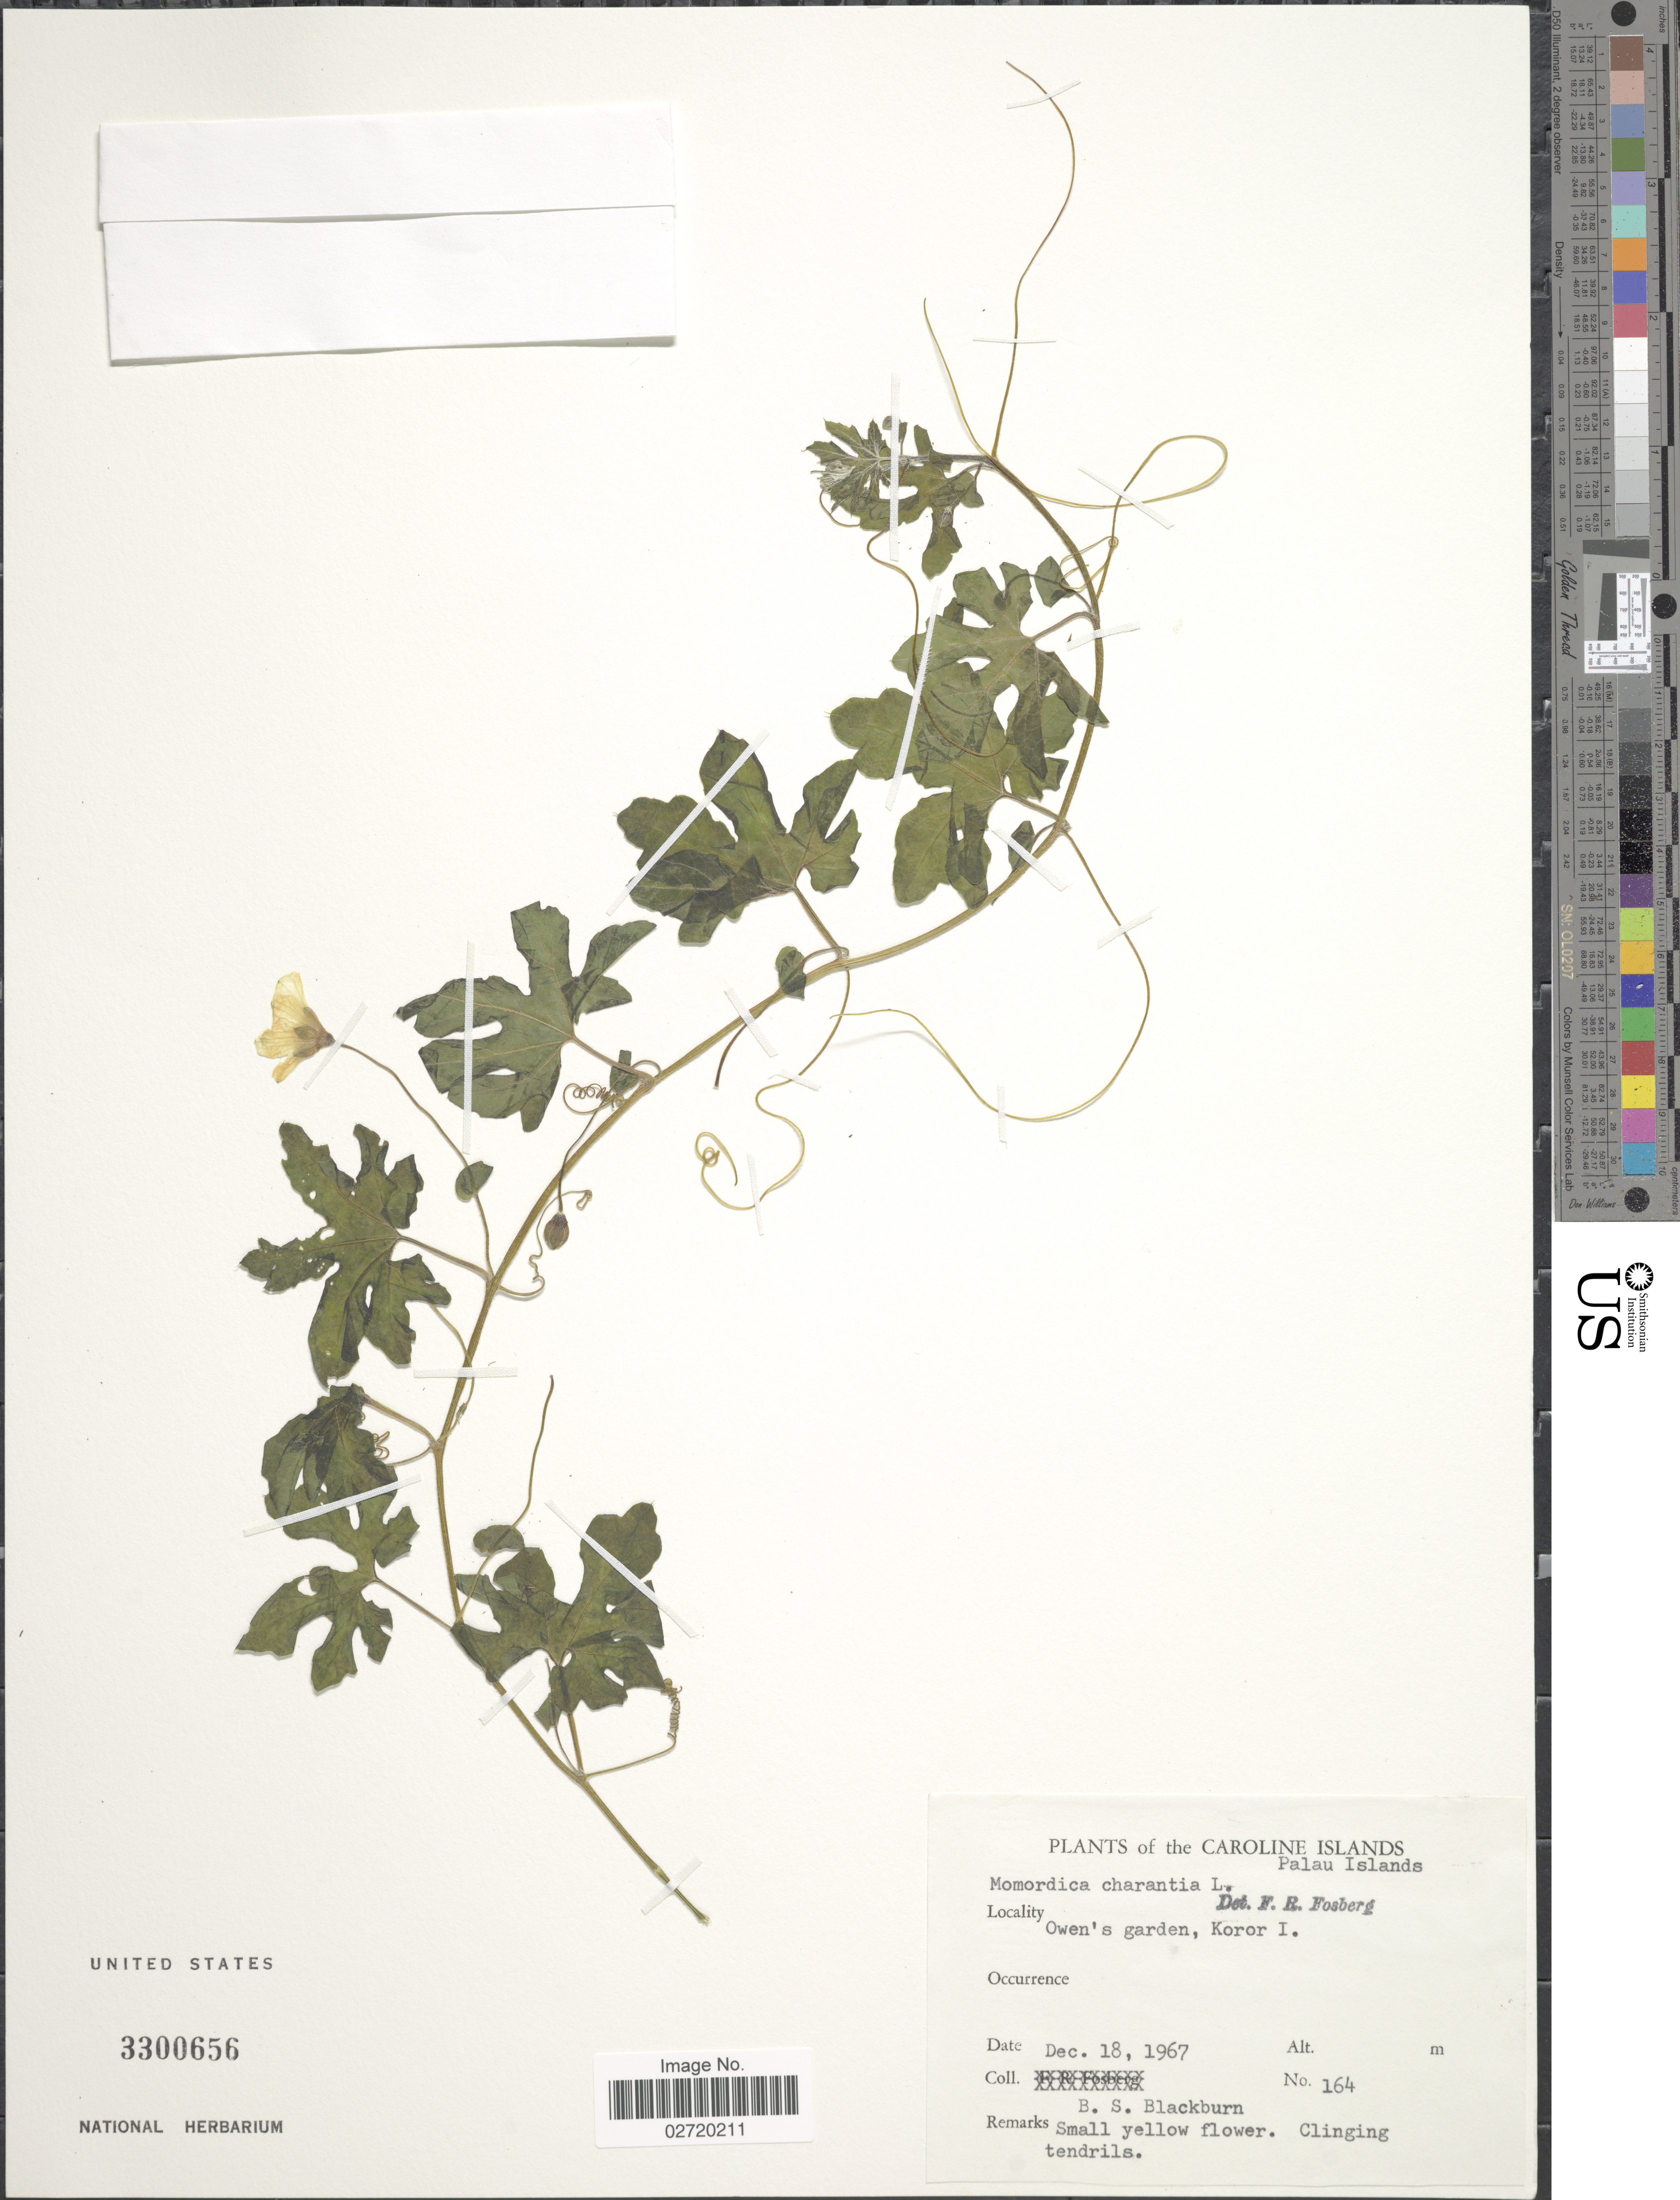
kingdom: Plantae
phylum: Tracheophyta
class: Magnoliopsida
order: Cucurbitales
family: Cucurbitaceae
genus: Momordica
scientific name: Momordica charantia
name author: L.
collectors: B. S. Blackburn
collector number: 164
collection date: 1967-12-18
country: Palau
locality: The Caroline Islands, Palau Islands, Owen's garden, Koror I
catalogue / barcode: US 3300656